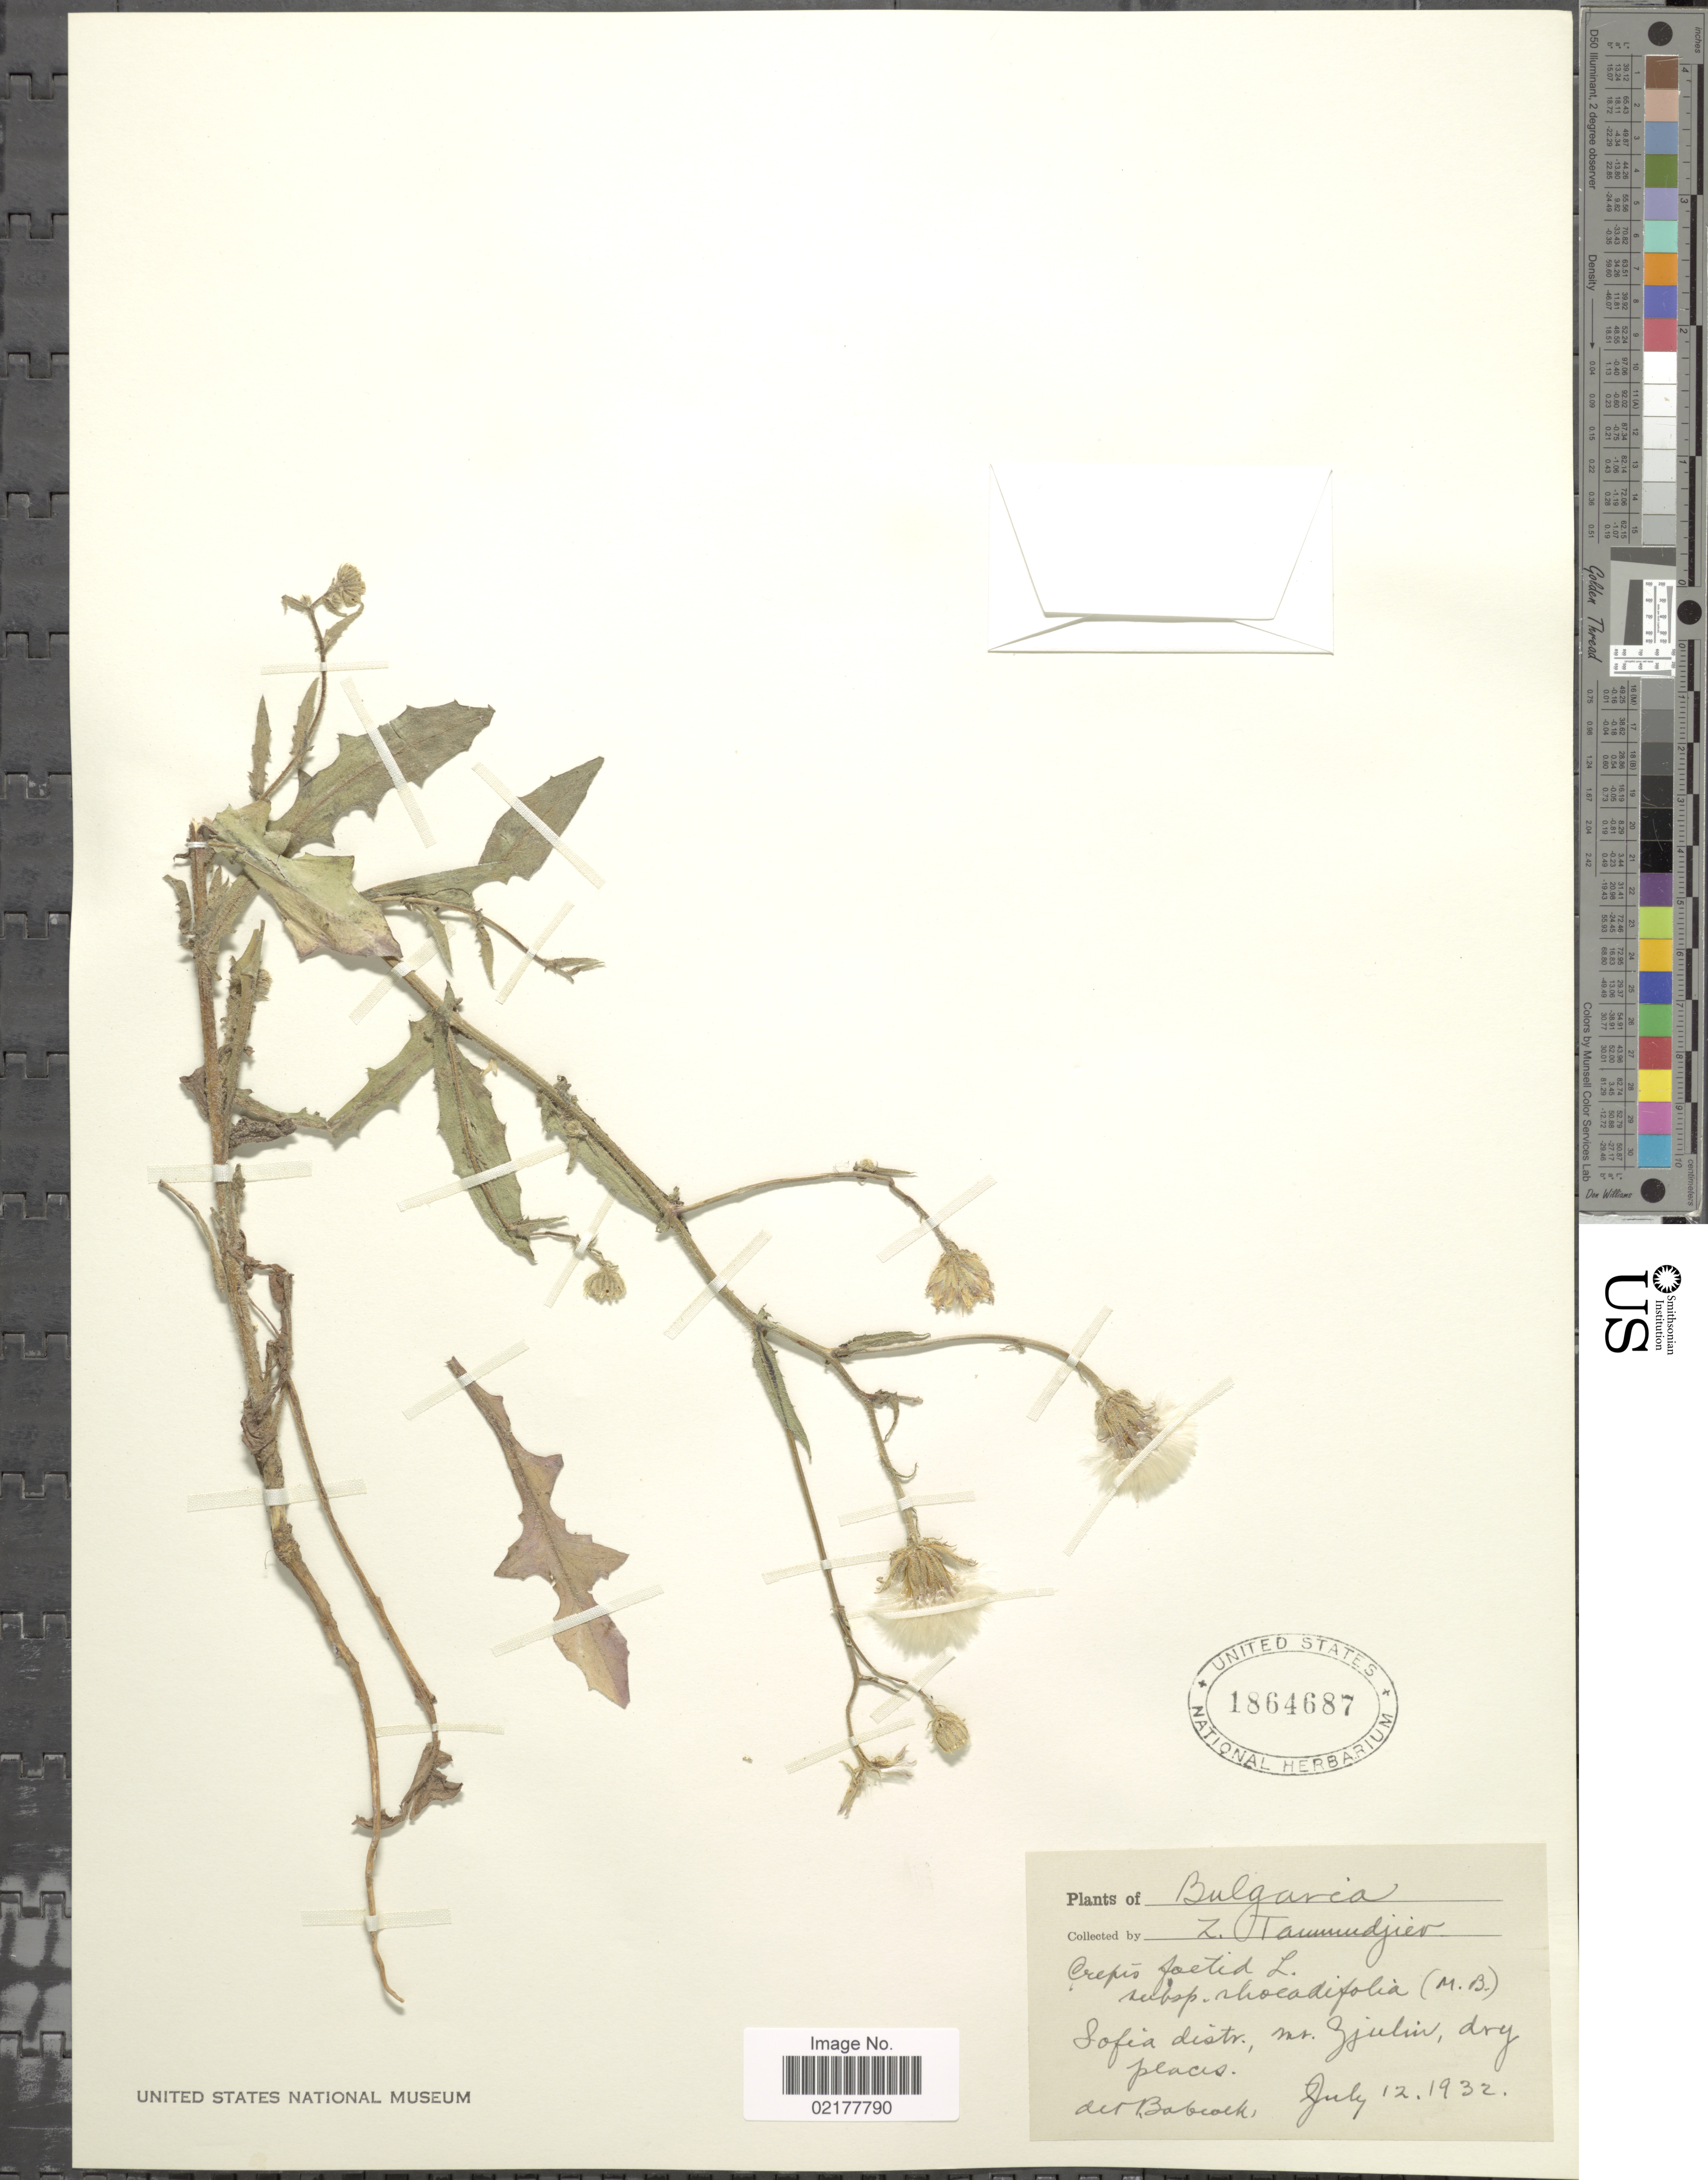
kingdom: Plantae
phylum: Tracheophyta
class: Magnoliopsida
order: Asterales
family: Asteraceae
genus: Crepis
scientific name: Crepis foetida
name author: L.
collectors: Z. Tammudjiev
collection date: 1932-07-12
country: Bulgaria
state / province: Sofia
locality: Mt. Zjulin [interpreted]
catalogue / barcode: US 1864687